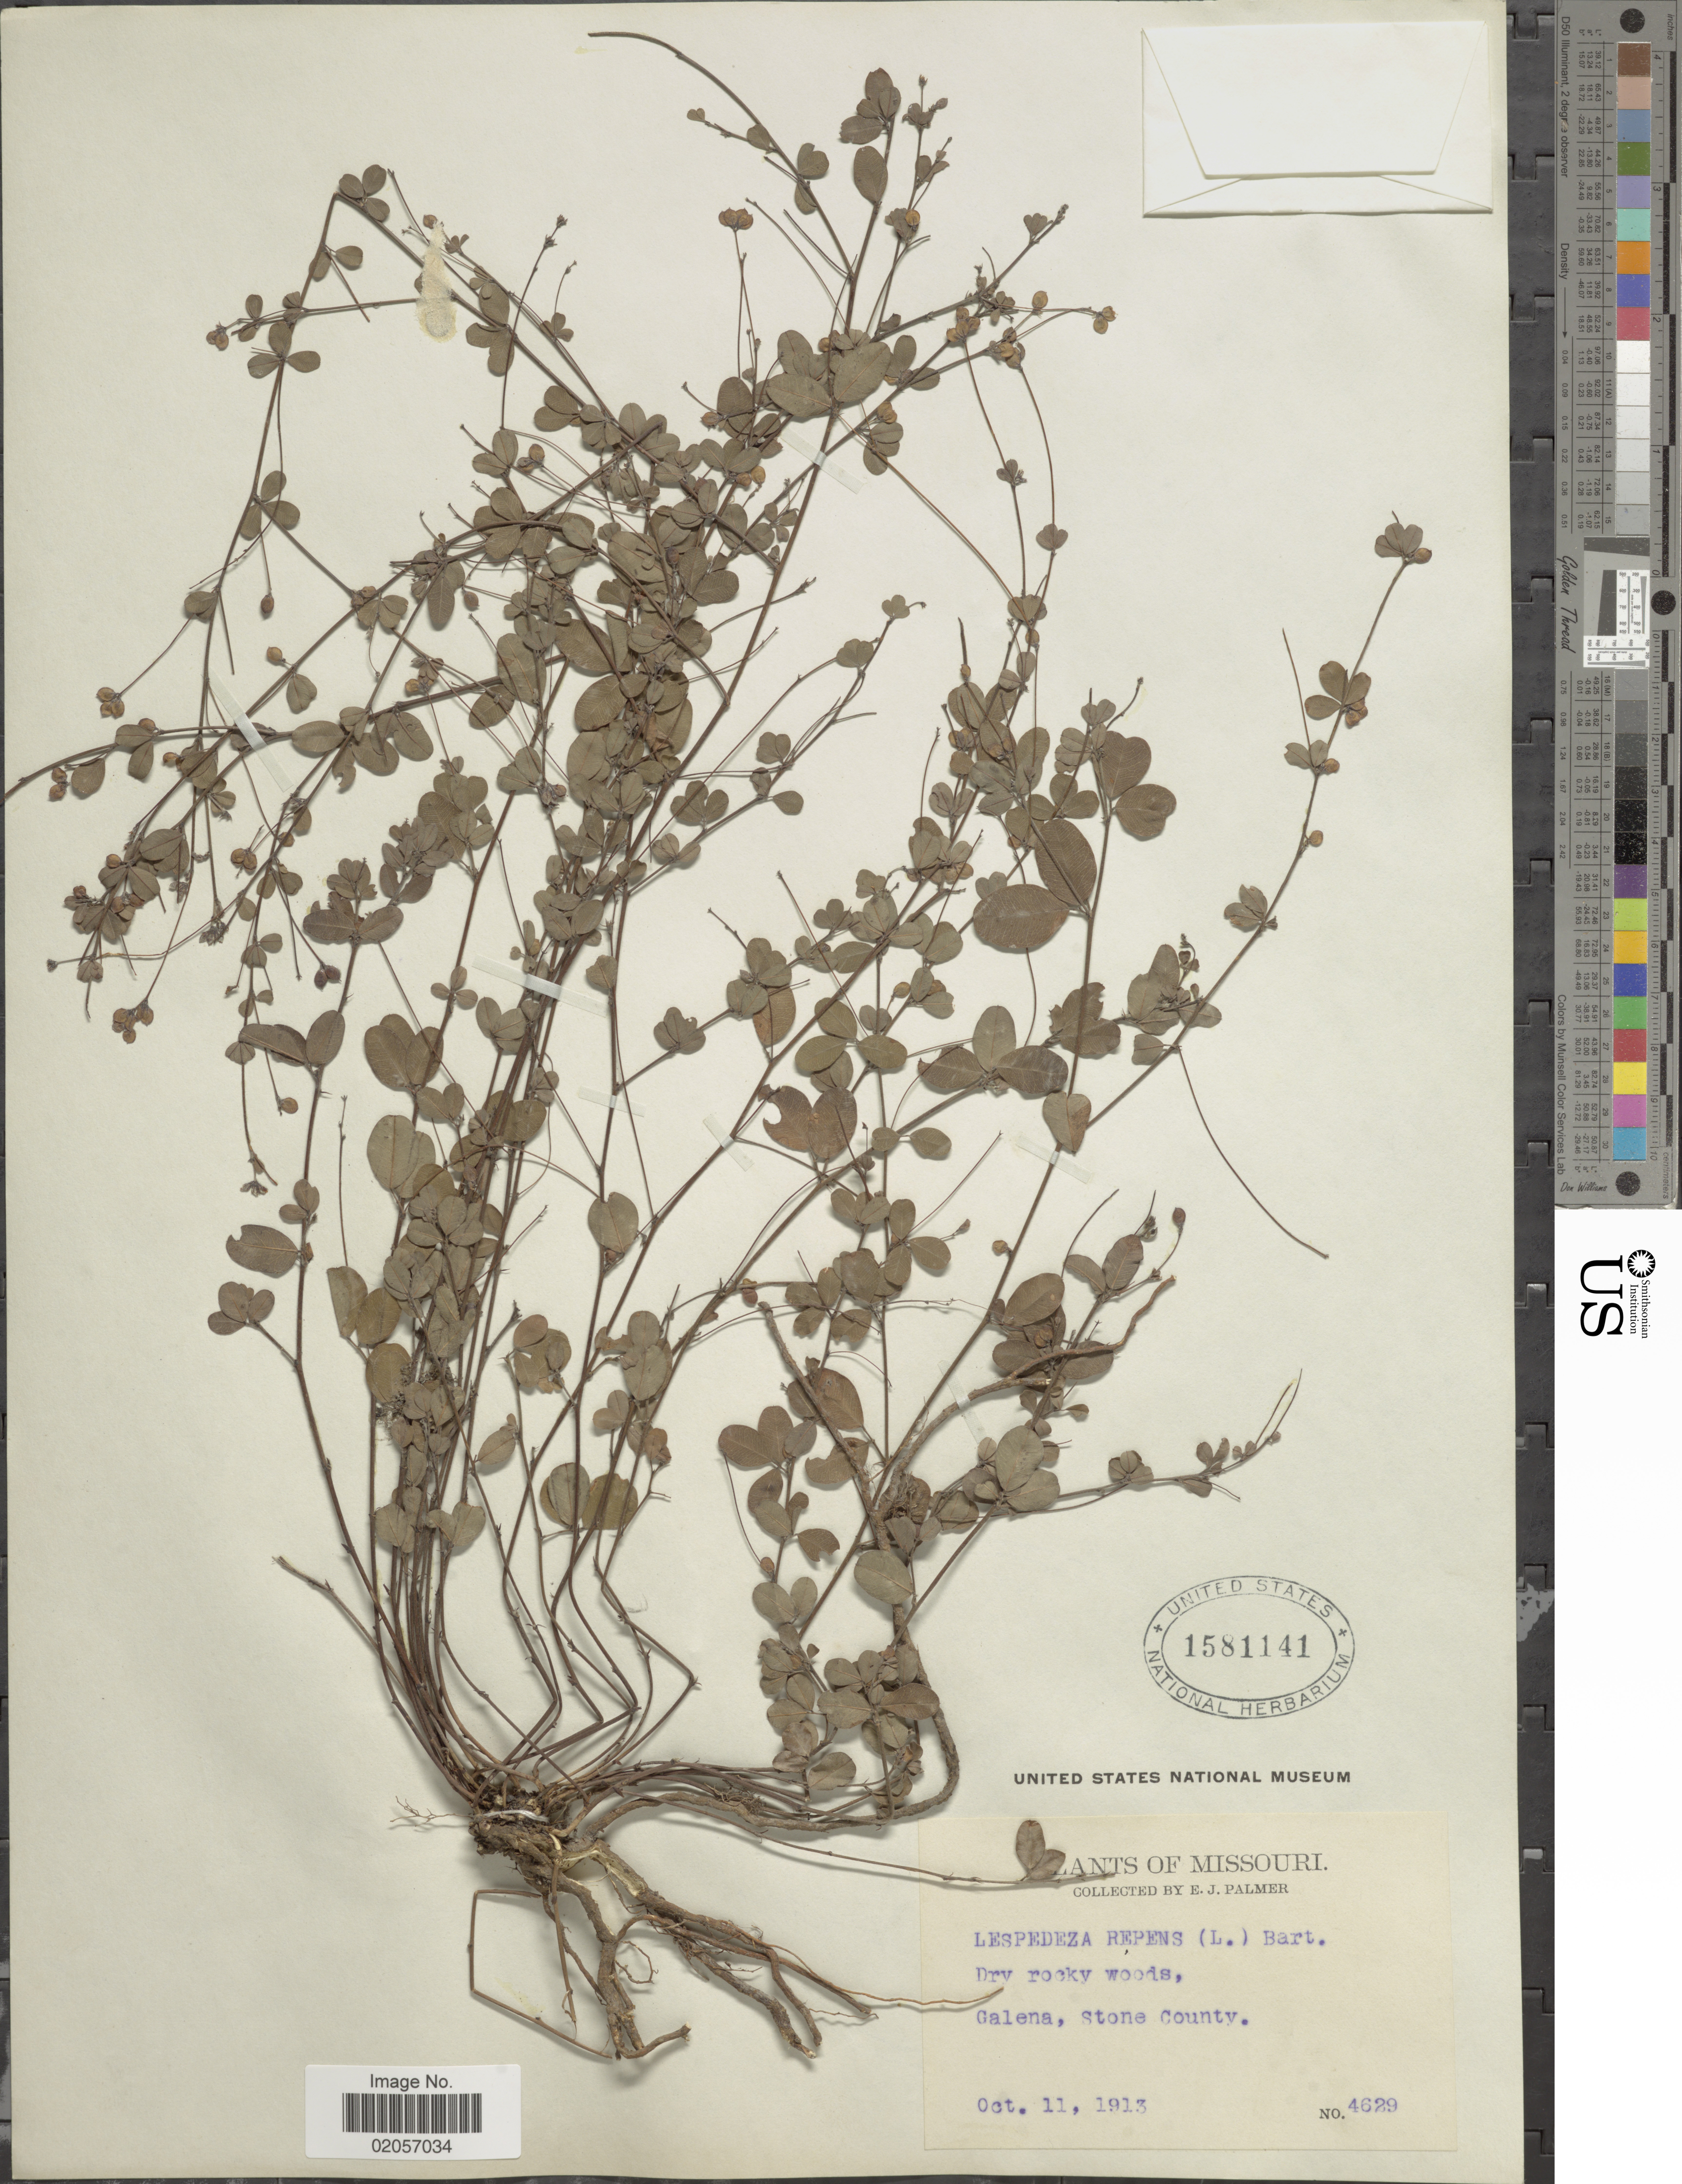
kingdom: Plantae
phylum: Tracheophyta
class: Magnoliopsida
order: Fabales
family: Fabaceae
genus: Lespedeza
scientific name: Lespedeza repens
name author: (L.) W.P.C. Barton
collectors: E. J. Palmer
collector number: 4629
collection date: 1913-10-11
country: United States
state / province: Missouri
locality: Galena, Stone County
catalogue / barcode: US 1581141